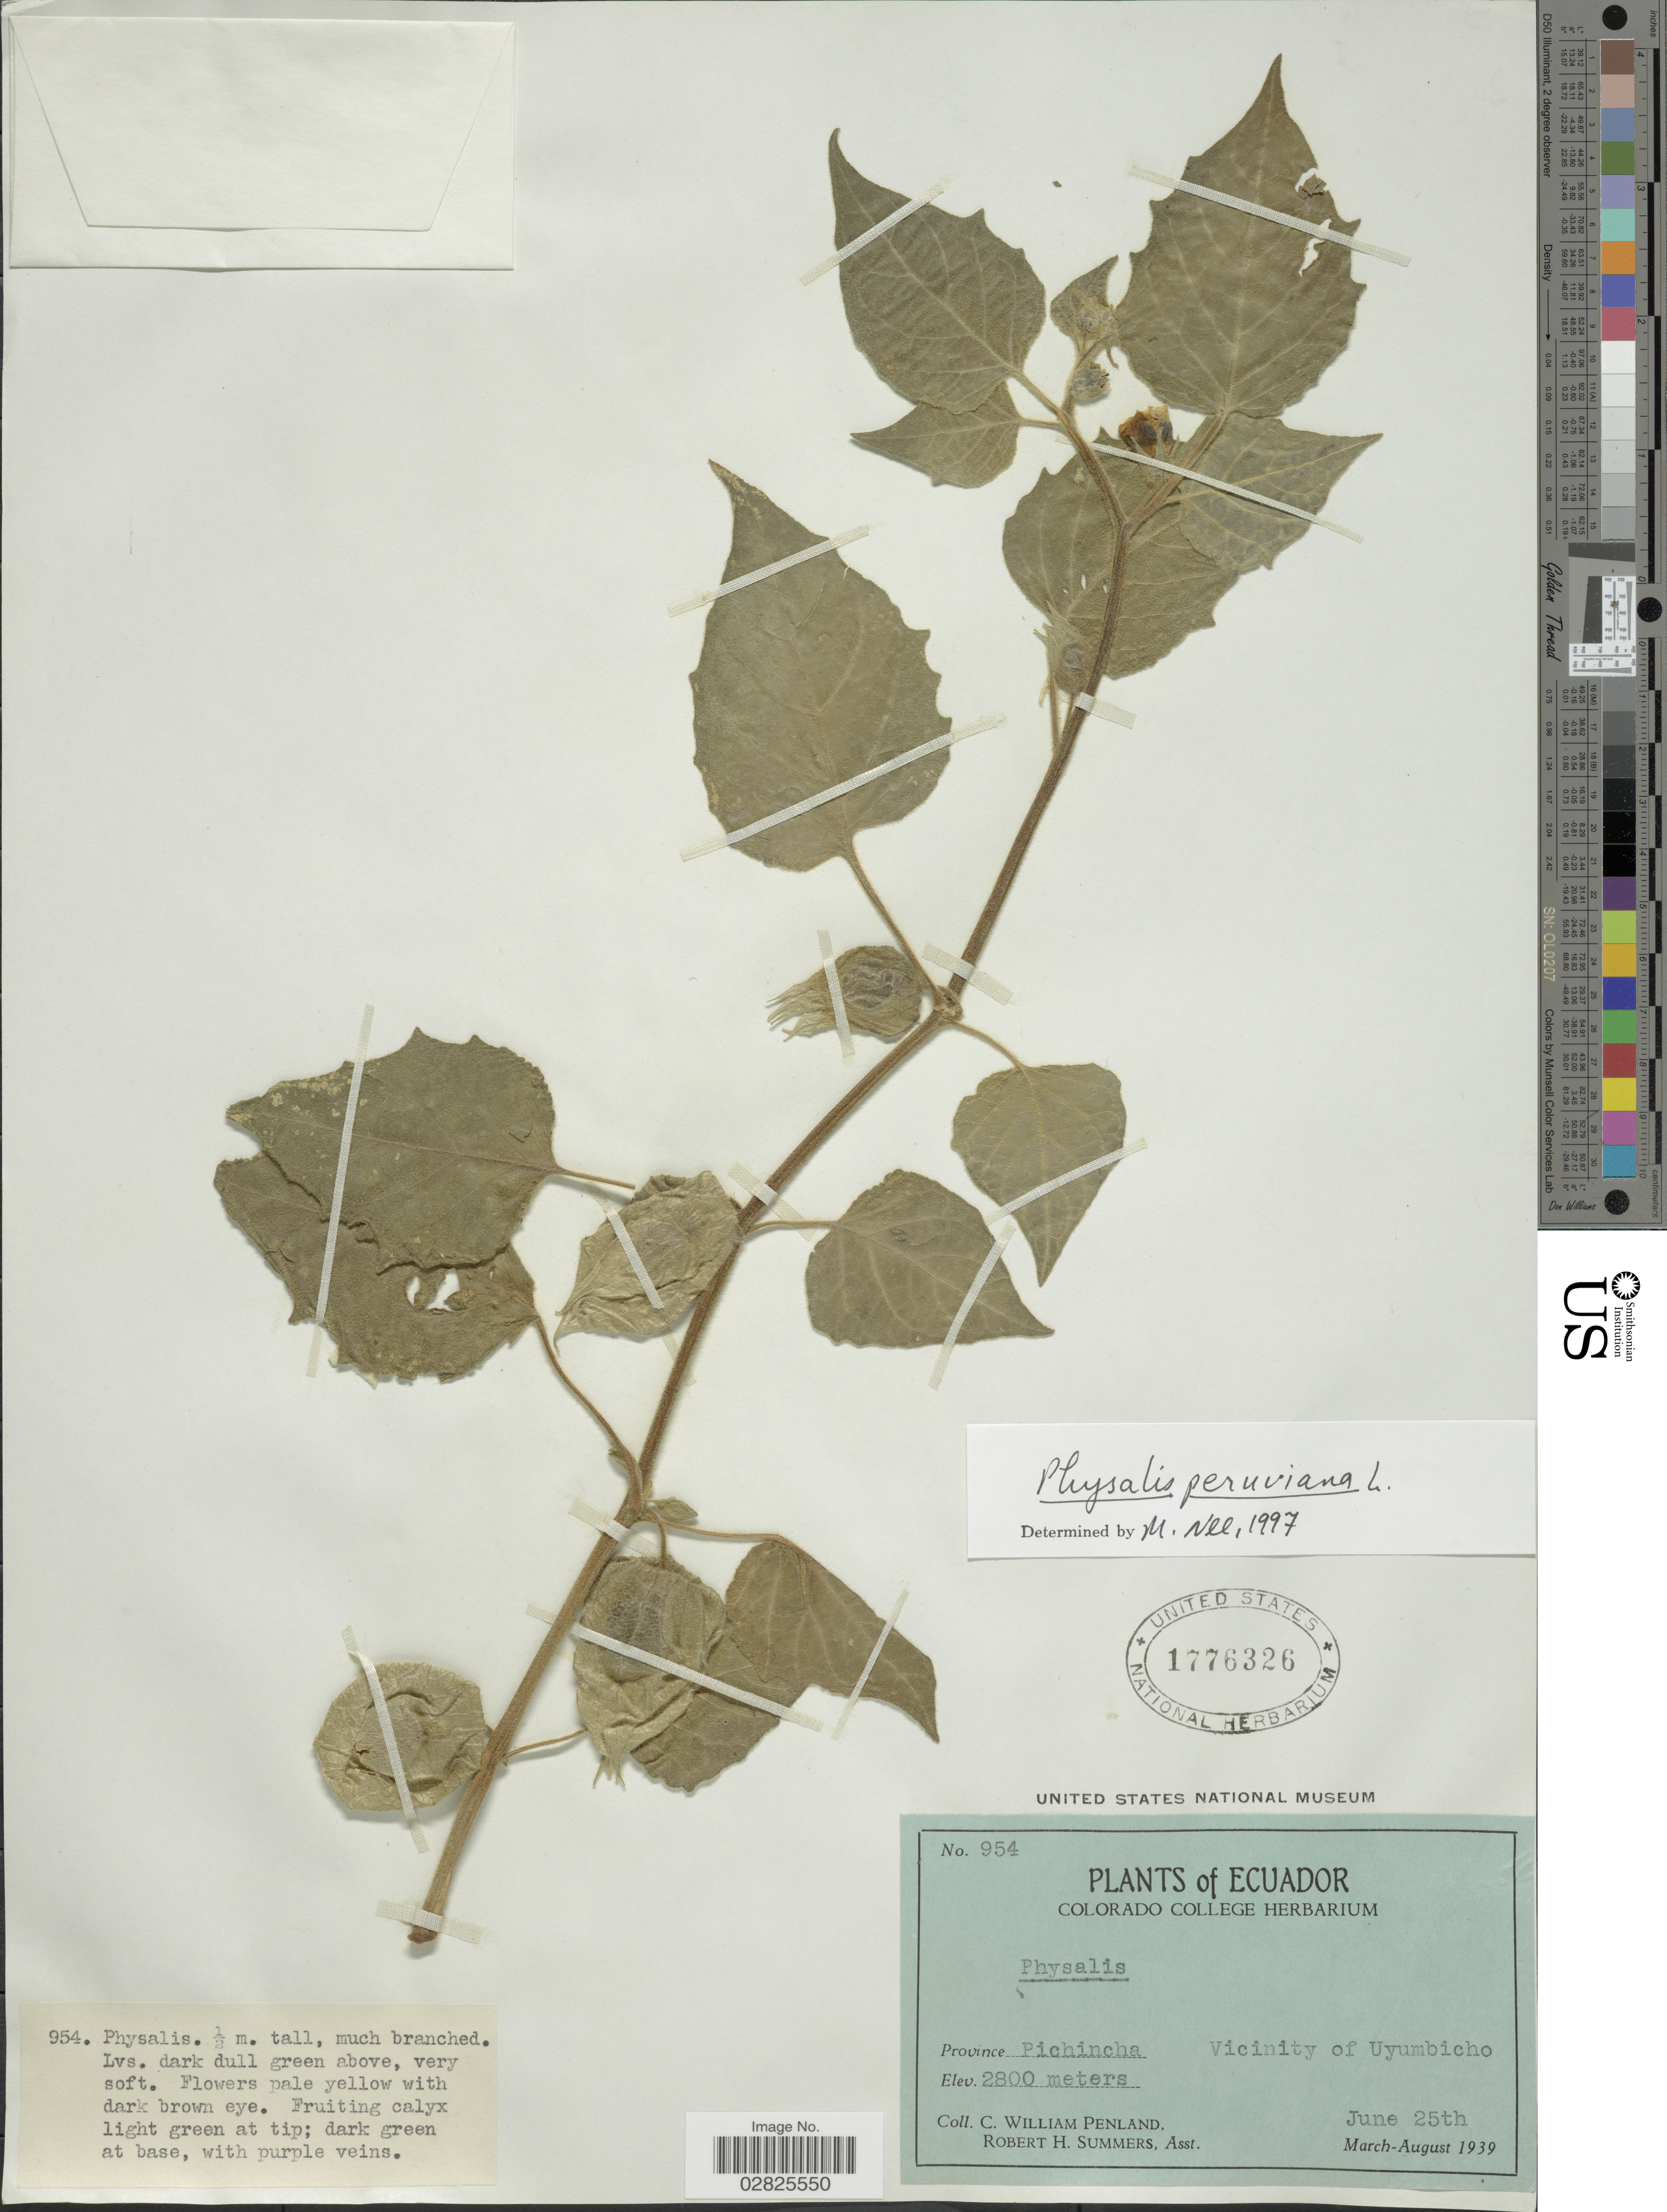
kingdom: Plantae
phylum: Tracheophyta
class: Magnoliopsida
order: Solanales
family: Solanaceae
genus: Physalis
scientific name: Physalis peruviana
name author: L.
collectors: C. W. Penland & R. Summers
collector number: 954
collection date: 1939-06-25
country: Ecuador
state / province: Pichincha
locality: Vicinity of Uyumbicho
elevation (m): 2800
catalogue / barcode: US 1776326